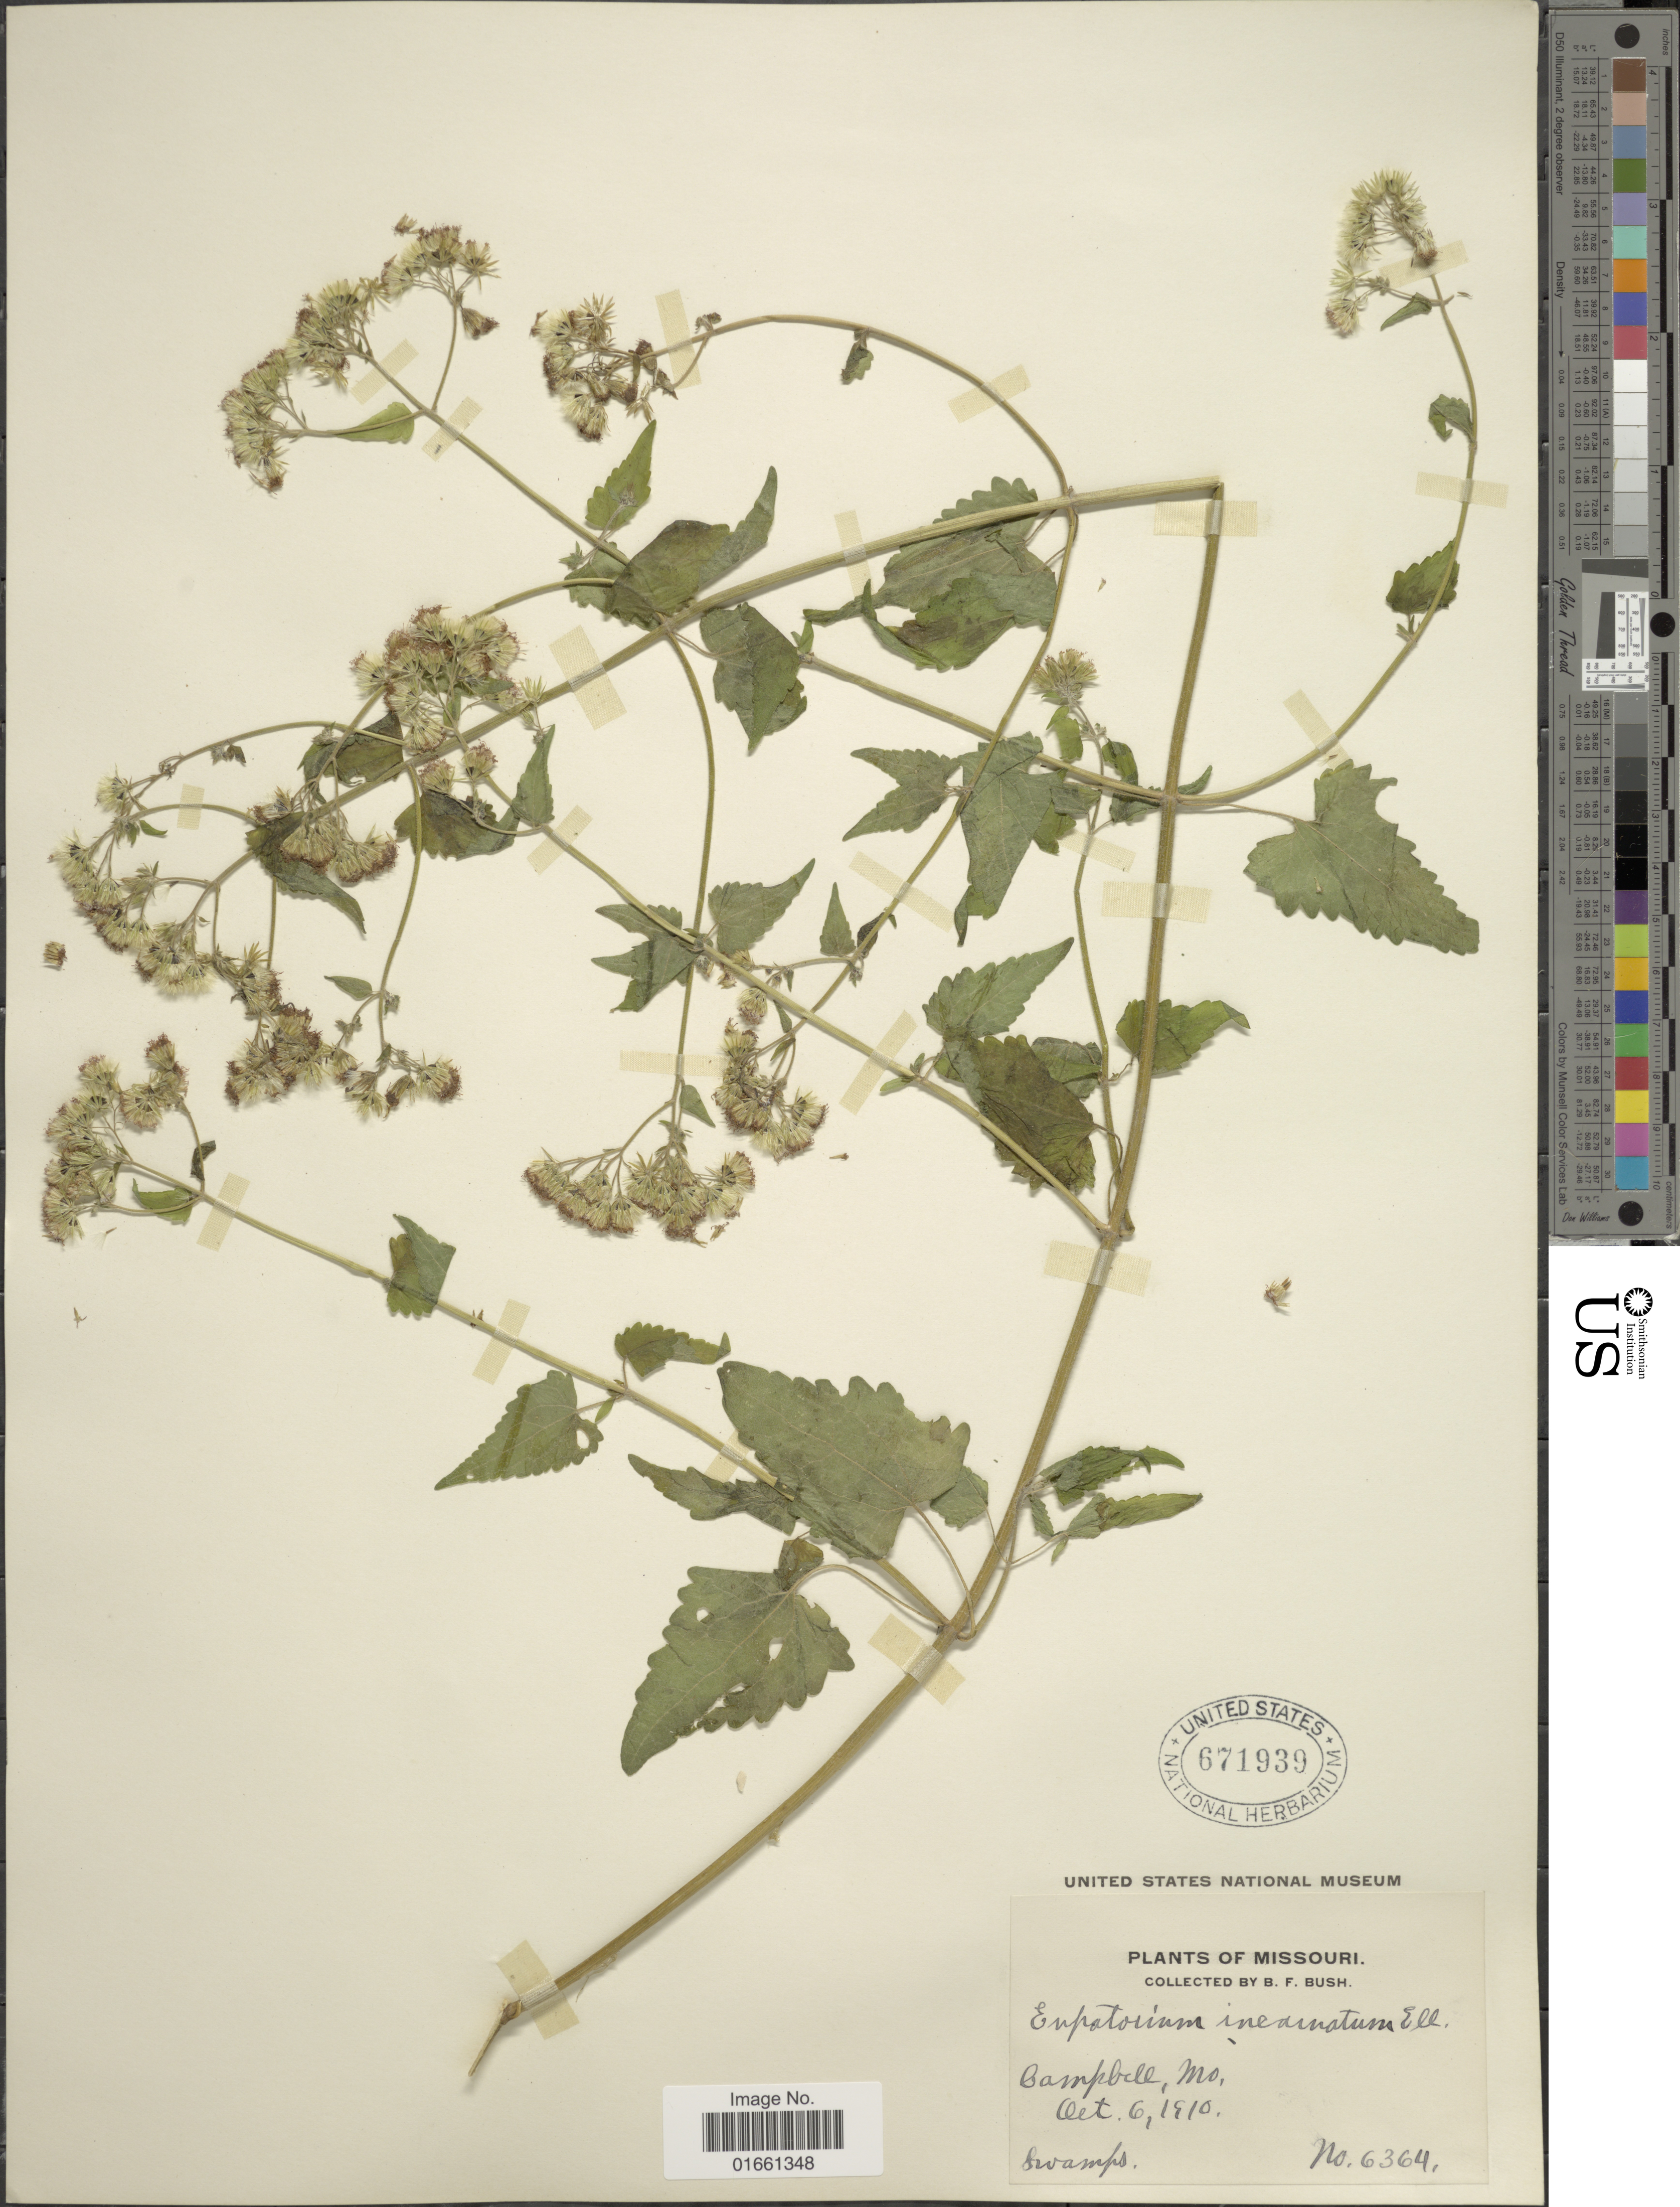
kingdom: Plantae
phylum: Tracheophyta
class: Magnoliopsida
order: Asterales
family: Asteraceae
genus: Fleischmannia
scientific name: Fleischmannia incarnata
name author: (Walter) R.M. King & H. Rob.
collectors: B. F. Bush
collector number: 6364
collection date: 1910-10-06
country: United States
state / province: Missouri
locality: Campbell Co.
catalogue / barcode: US 671939